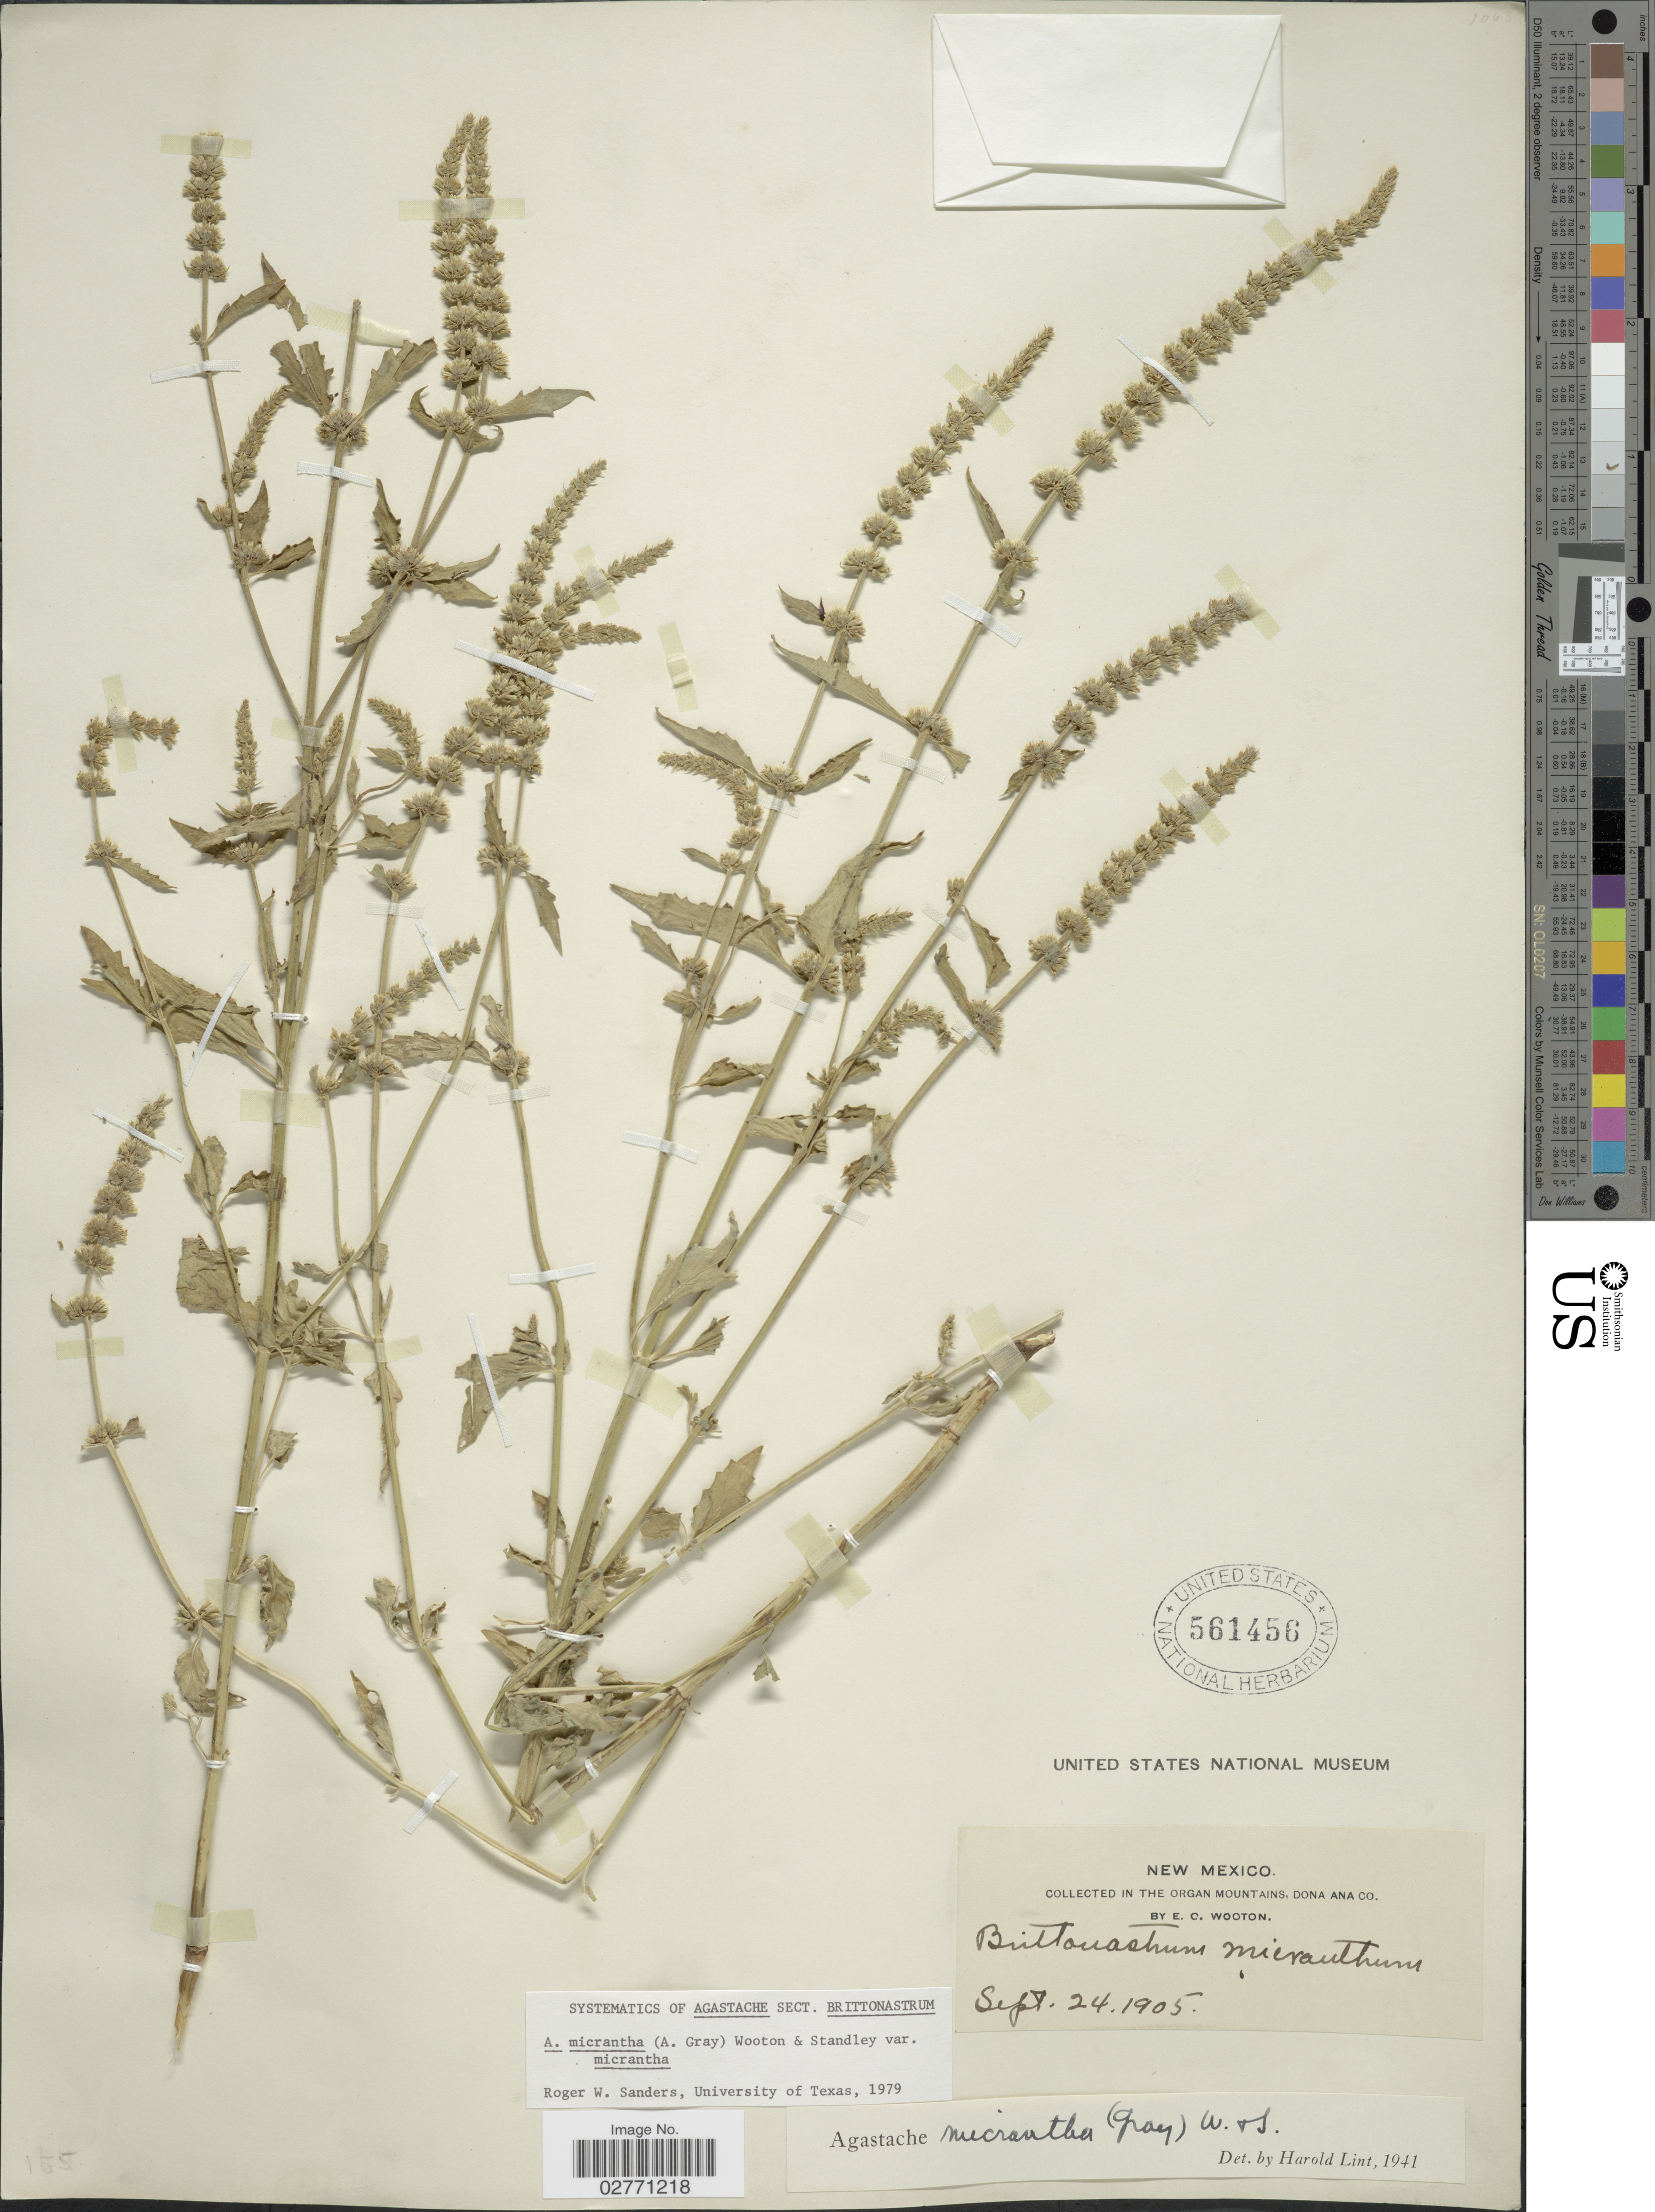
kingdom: Plantae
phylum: Tracheophyta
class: Magnoliopsida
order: Lamiales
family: Lamiaceae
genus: Agastache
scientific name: Agastache micrantha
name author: (A. Gray) Wooton & Standl.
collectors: E. O. Wooton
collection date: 1905-09-24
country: United States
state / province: New Mexico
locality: In the Organ Mountains, Dona Ana Co.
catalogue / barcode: US 561456